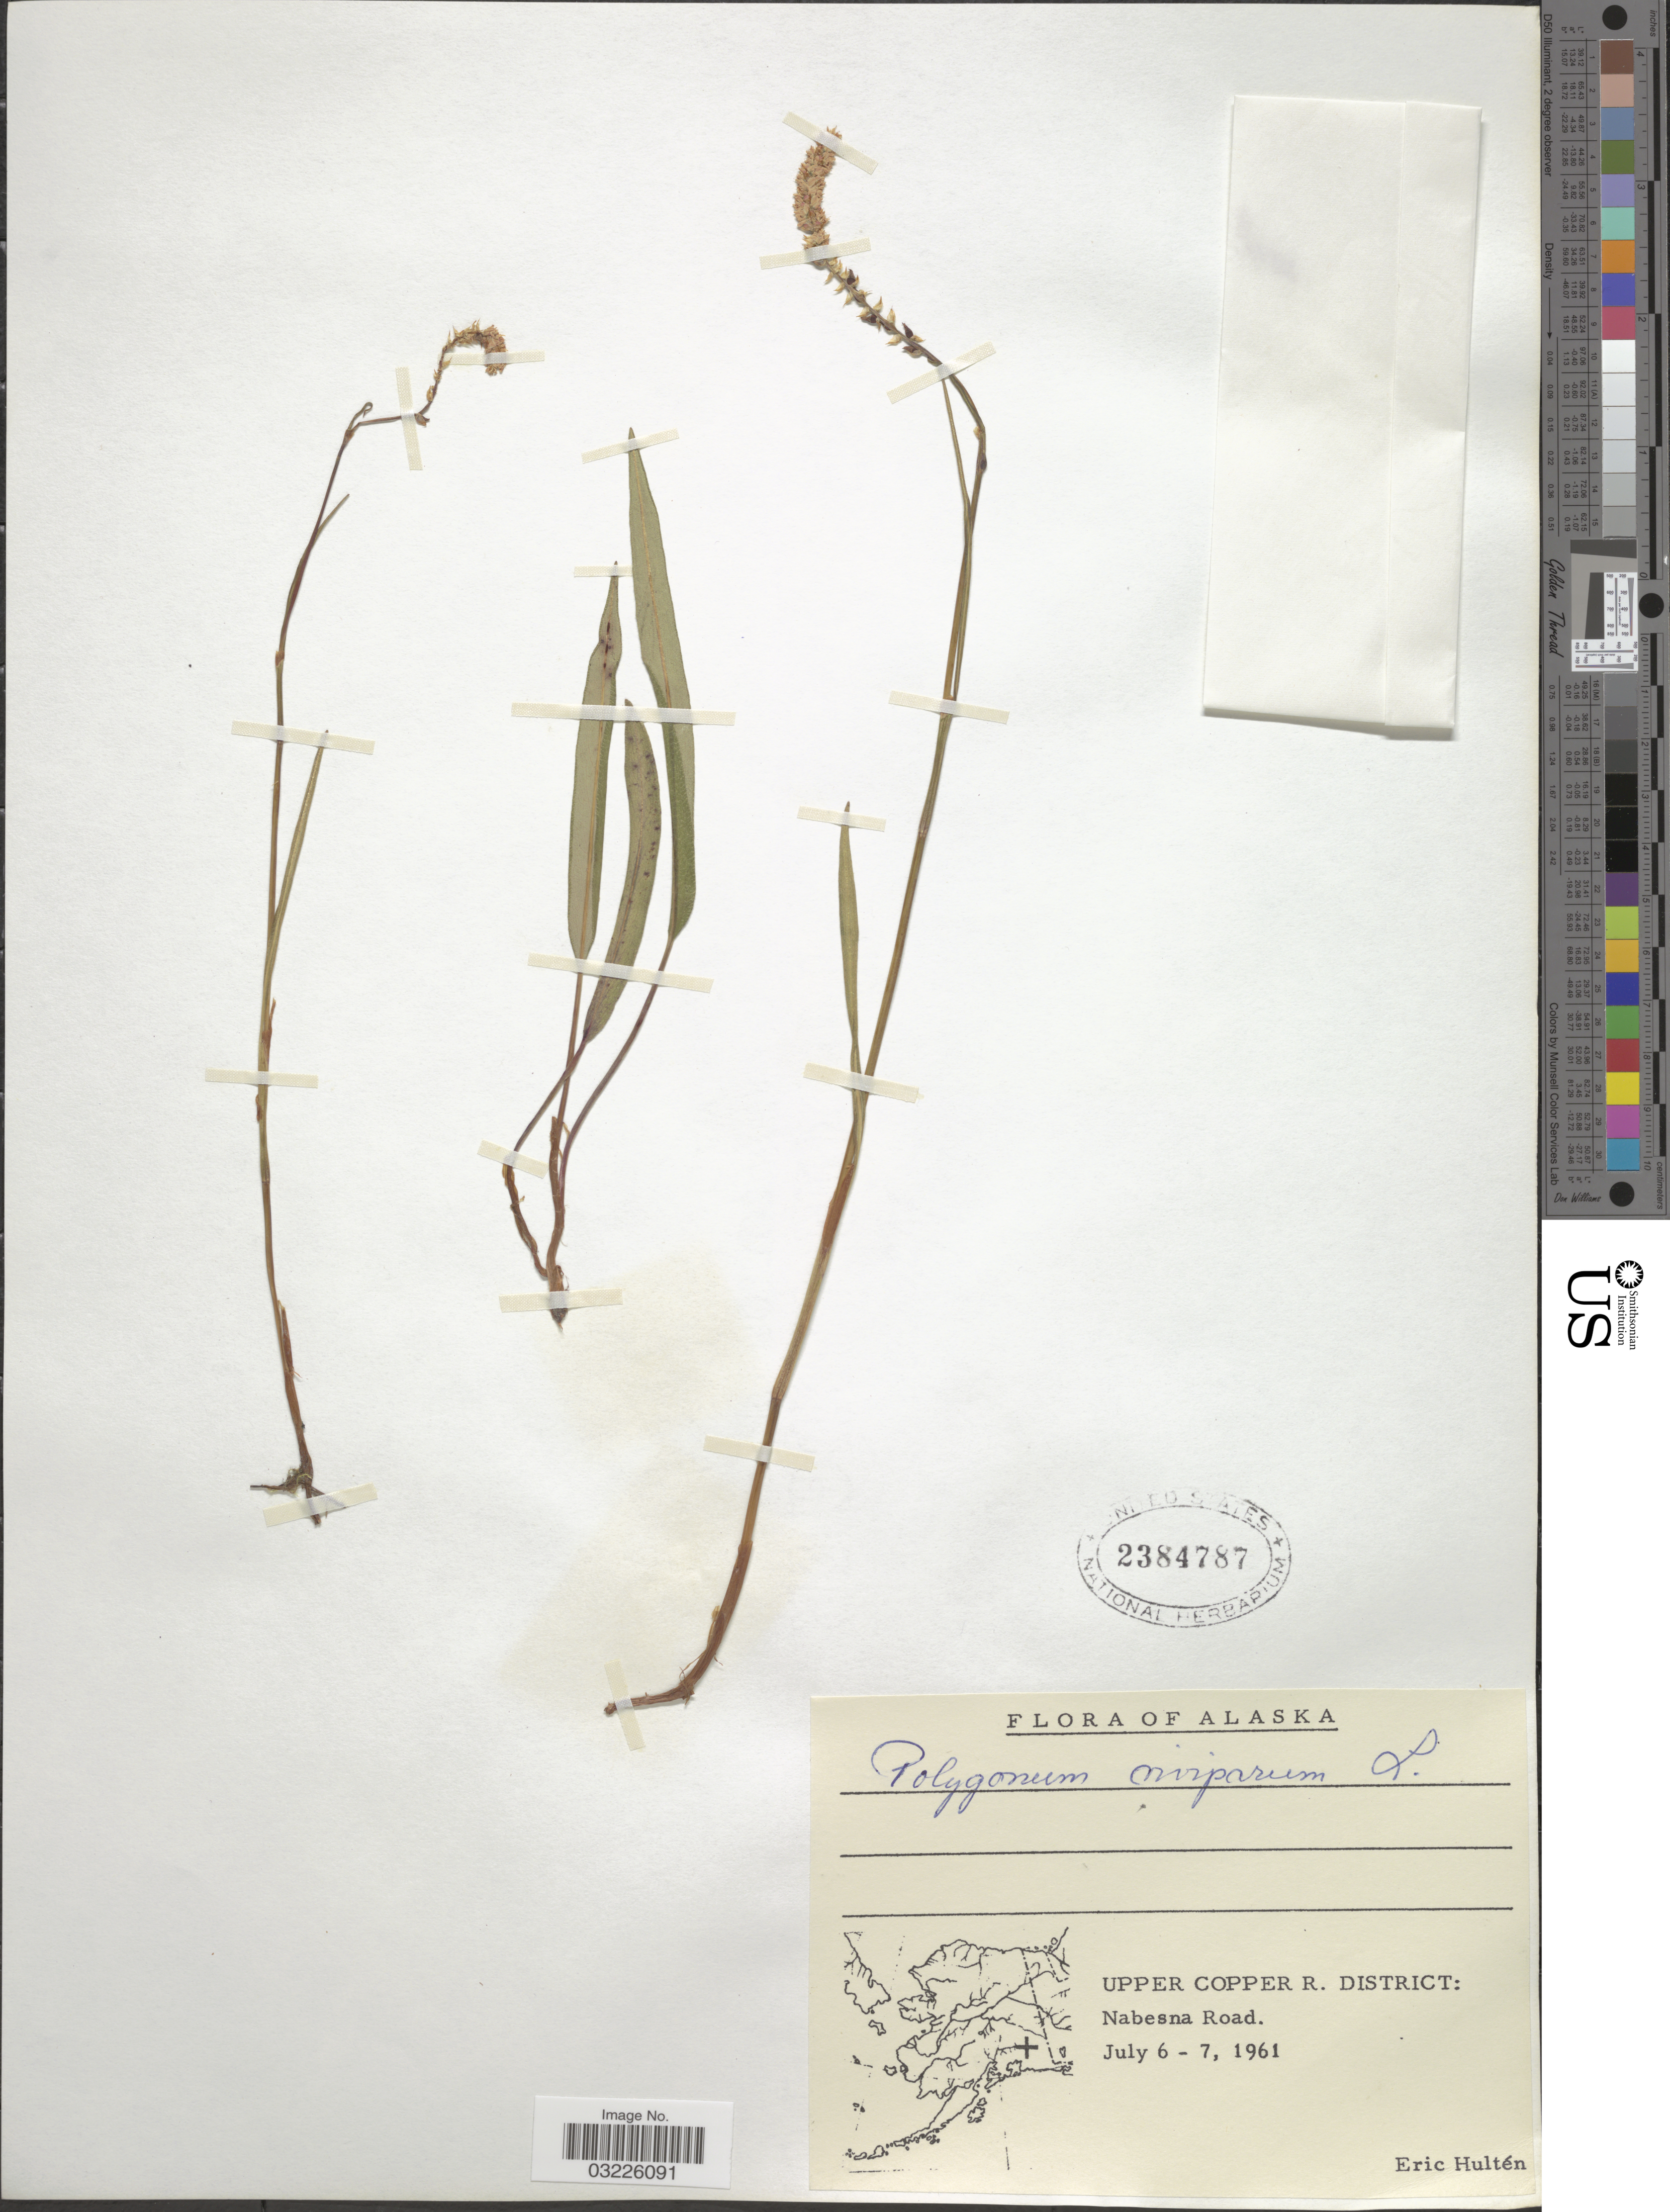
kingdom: Plantae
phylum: Tracheophyta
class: Magnoliopsida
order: Caryophyllales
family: Polygonaceae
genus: Bistorta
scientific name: Bistorta vivipara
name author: (L.) Delarbre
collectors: E. G. Hultén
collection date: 1961-07-06/1961-07-07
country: United States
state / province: Alaska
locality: Upper Copper R. District: Nabesna Road.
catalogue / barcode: US 2384787